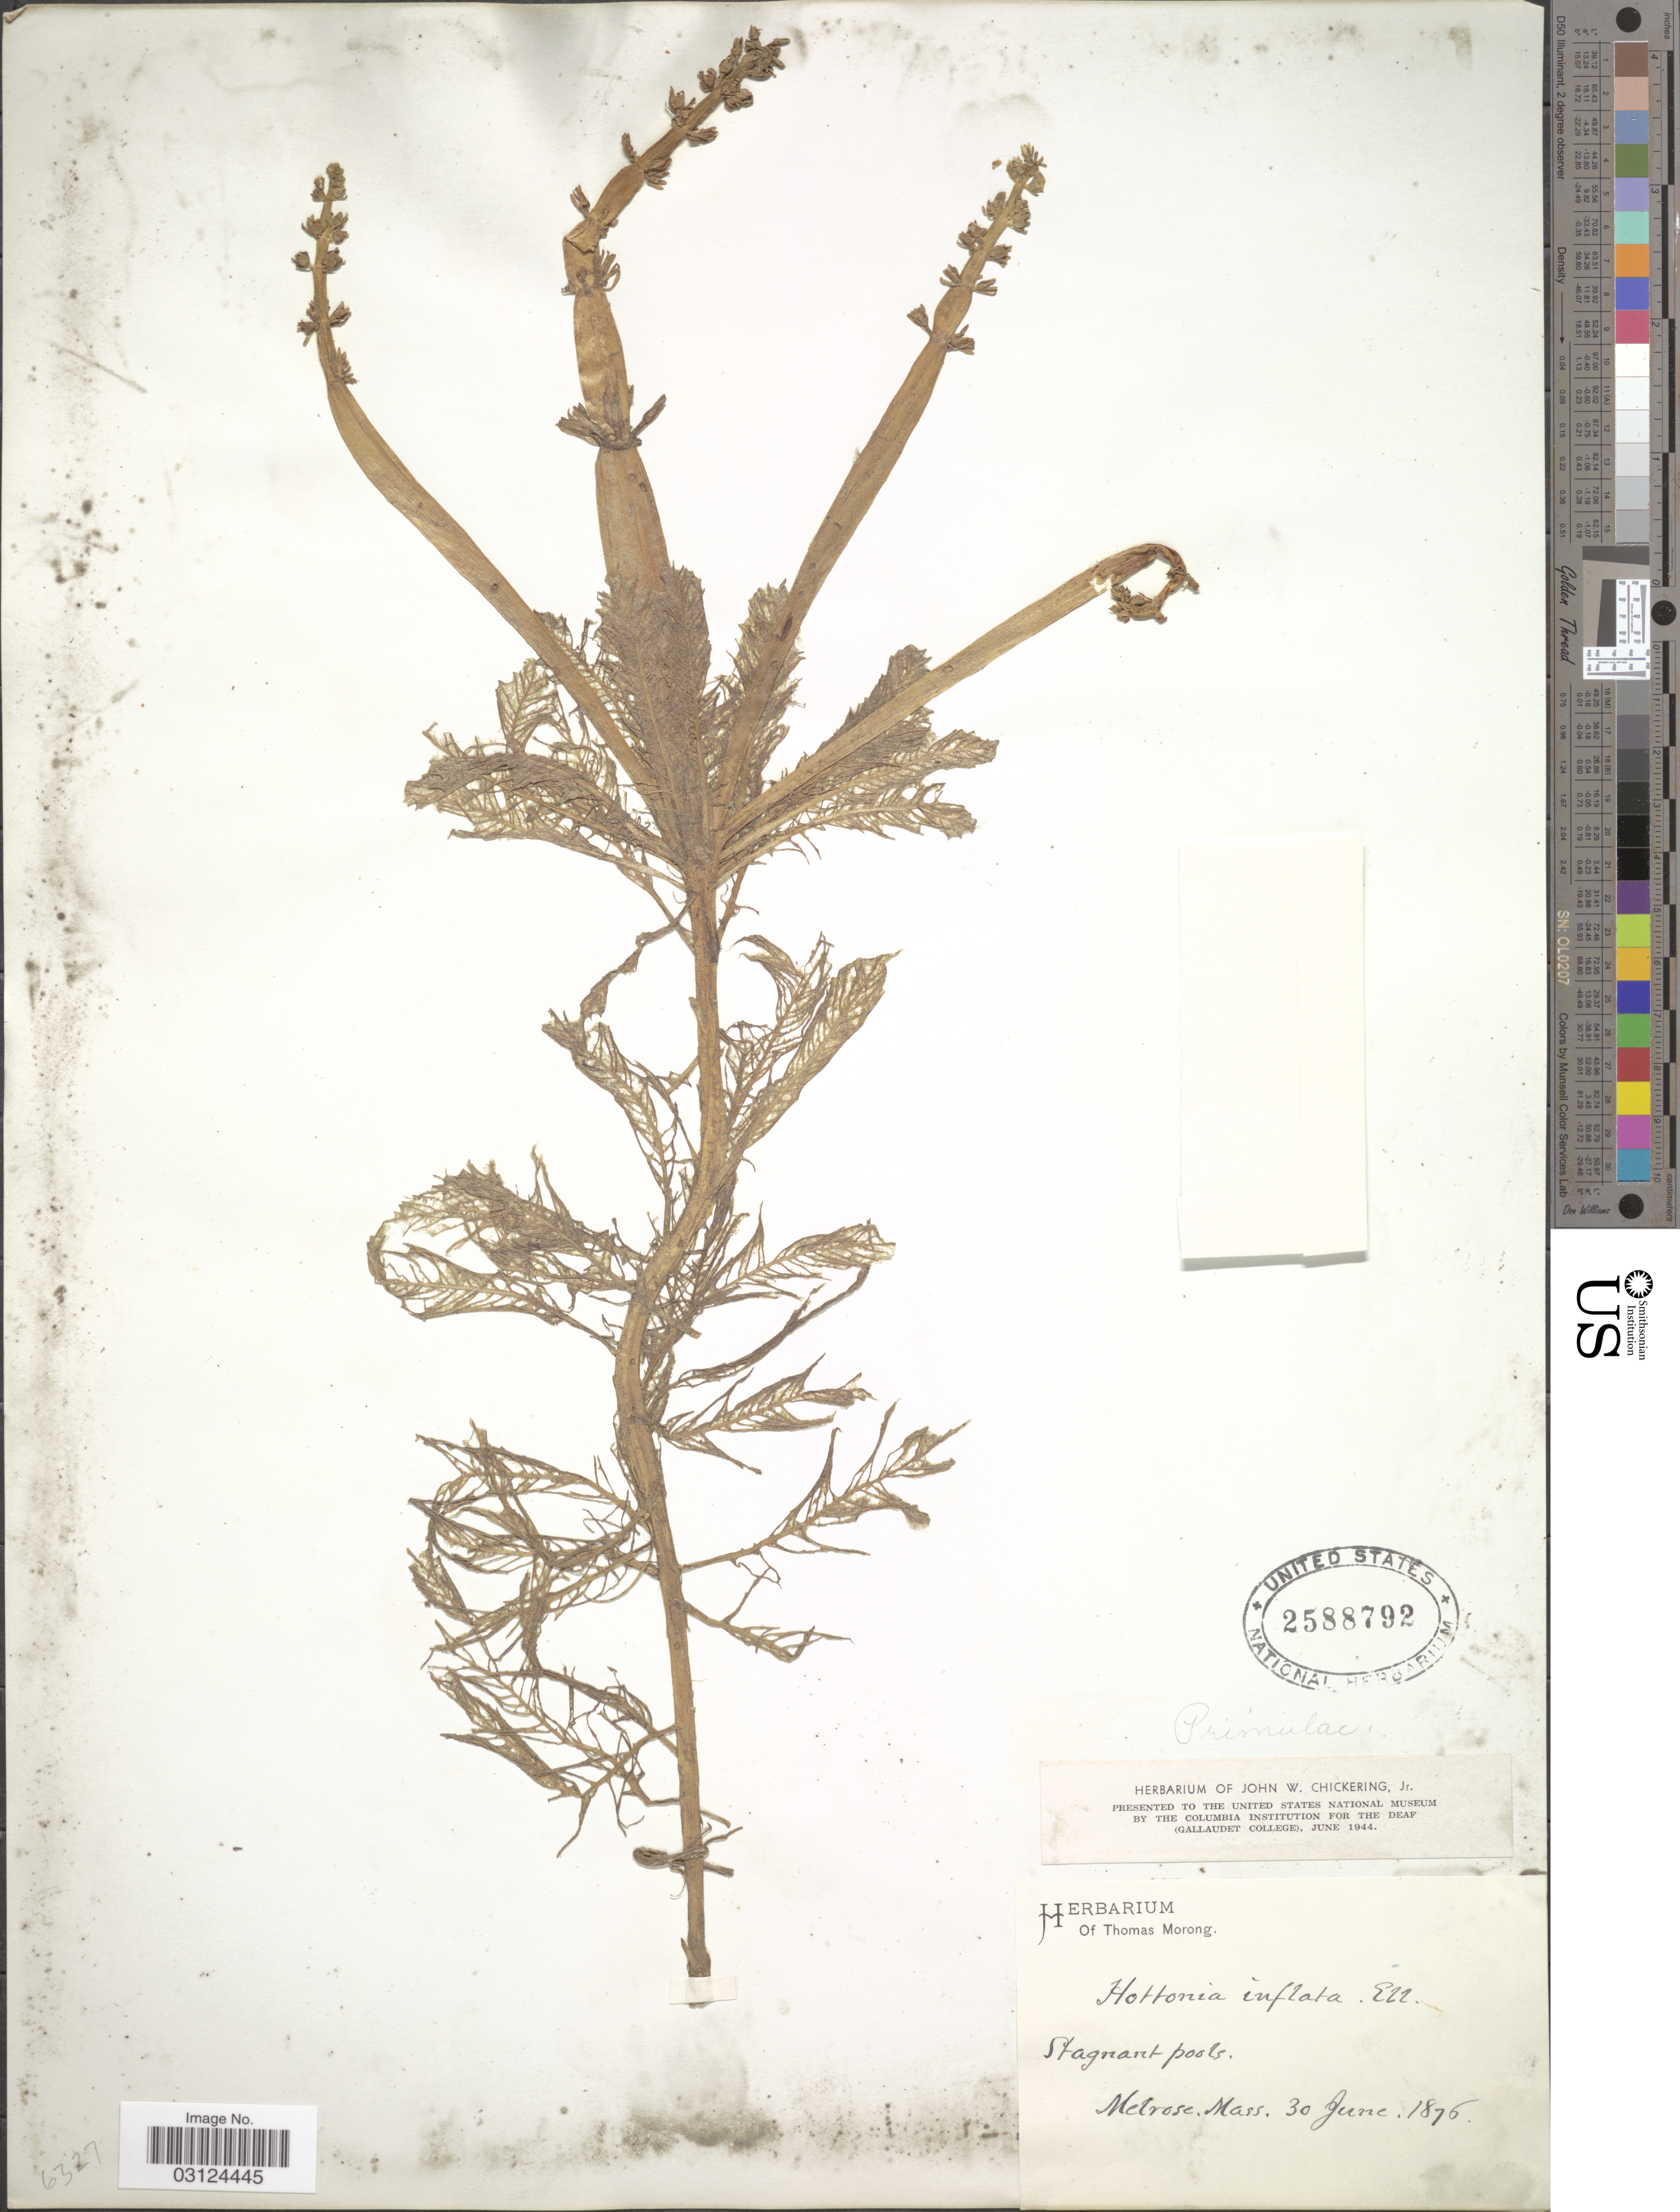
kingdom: Plantae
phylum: Tracheophyta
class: Magnoliopsida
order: Ericales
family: Primulaceae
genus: Hottonia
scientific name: Hottonia inflata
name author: Elliott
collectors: ex herb. T. Morong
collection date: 1876-06-30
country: United States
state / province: Massachusetts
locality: Melrose, Mass.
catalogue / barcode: US 2588792